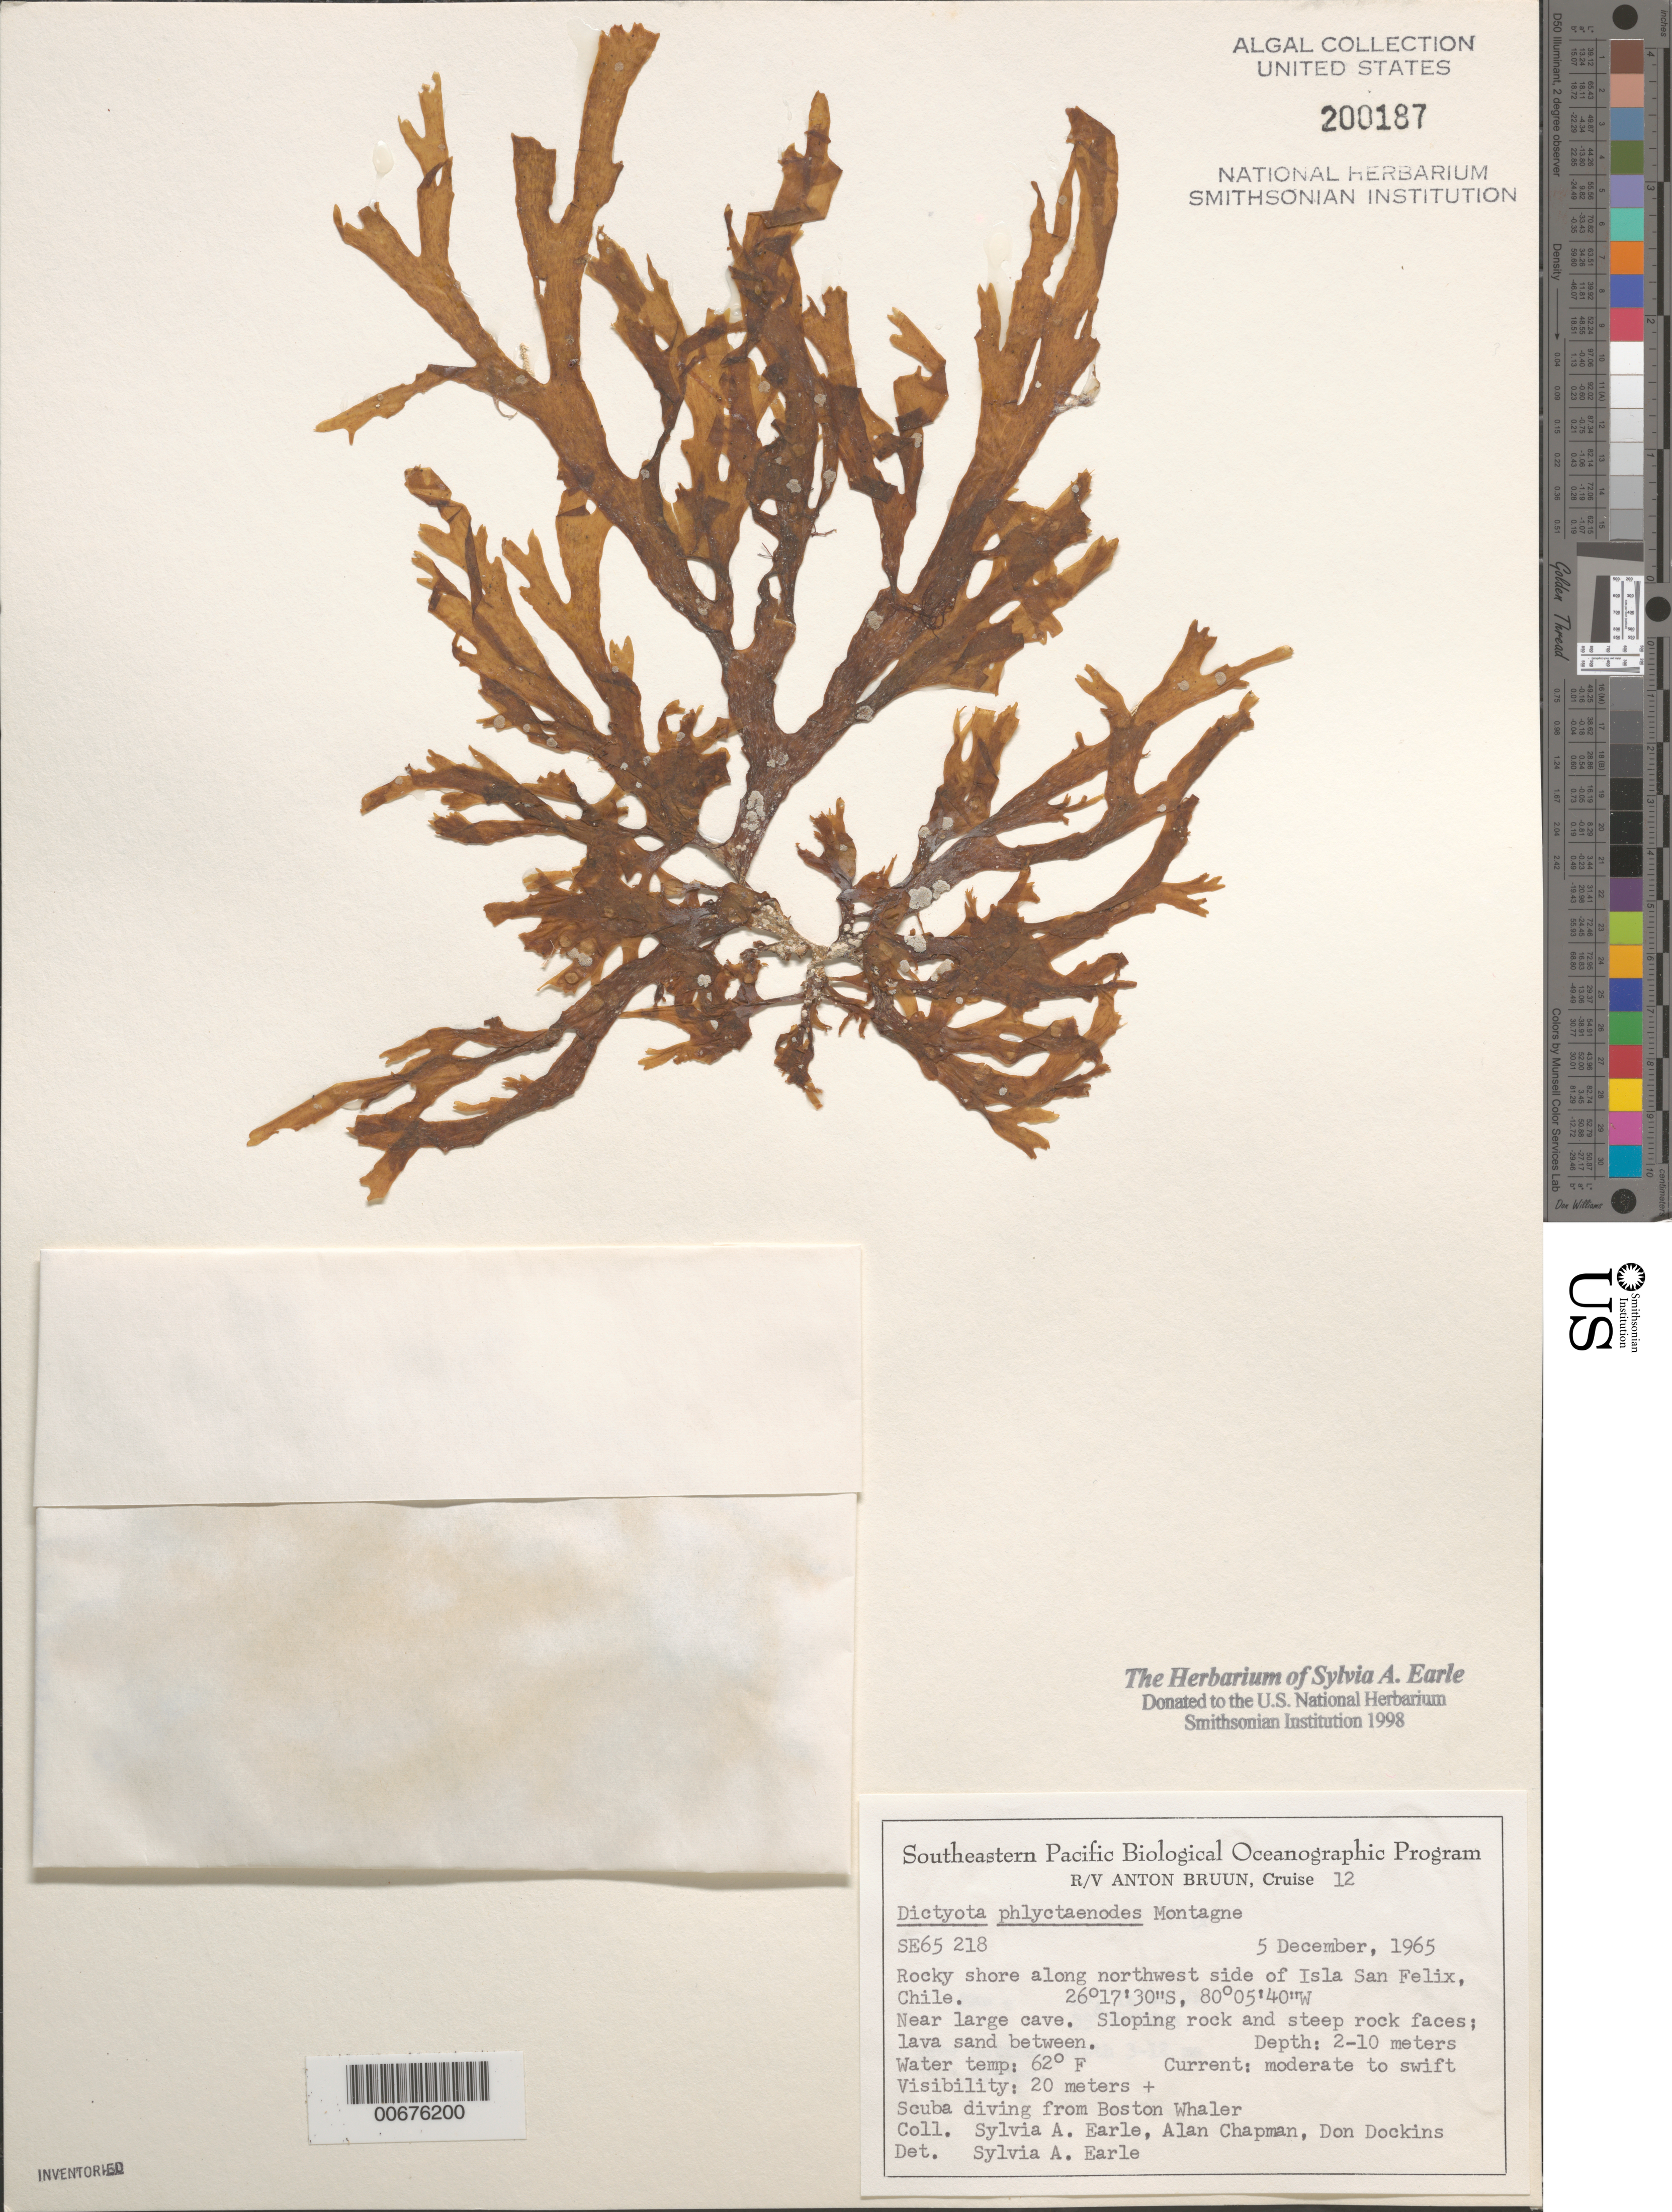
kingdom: Chromista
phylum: Ochrophyta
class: Phaeophyceae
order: Dictyotales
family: Dictyotaceae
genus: Dictyota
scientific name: Dictyota phlyctaenodes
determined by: Earle, S. A.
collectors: S. A. Earle, A. Chapman & D. Dockins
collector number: SE 65218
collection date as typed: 05 Dec 1965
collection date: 1965-12-05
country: Chile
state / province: Atacama (III)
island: Isla San Felix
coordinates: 26 17' 30" S, 80 05' 40" W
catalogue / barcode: US 200187